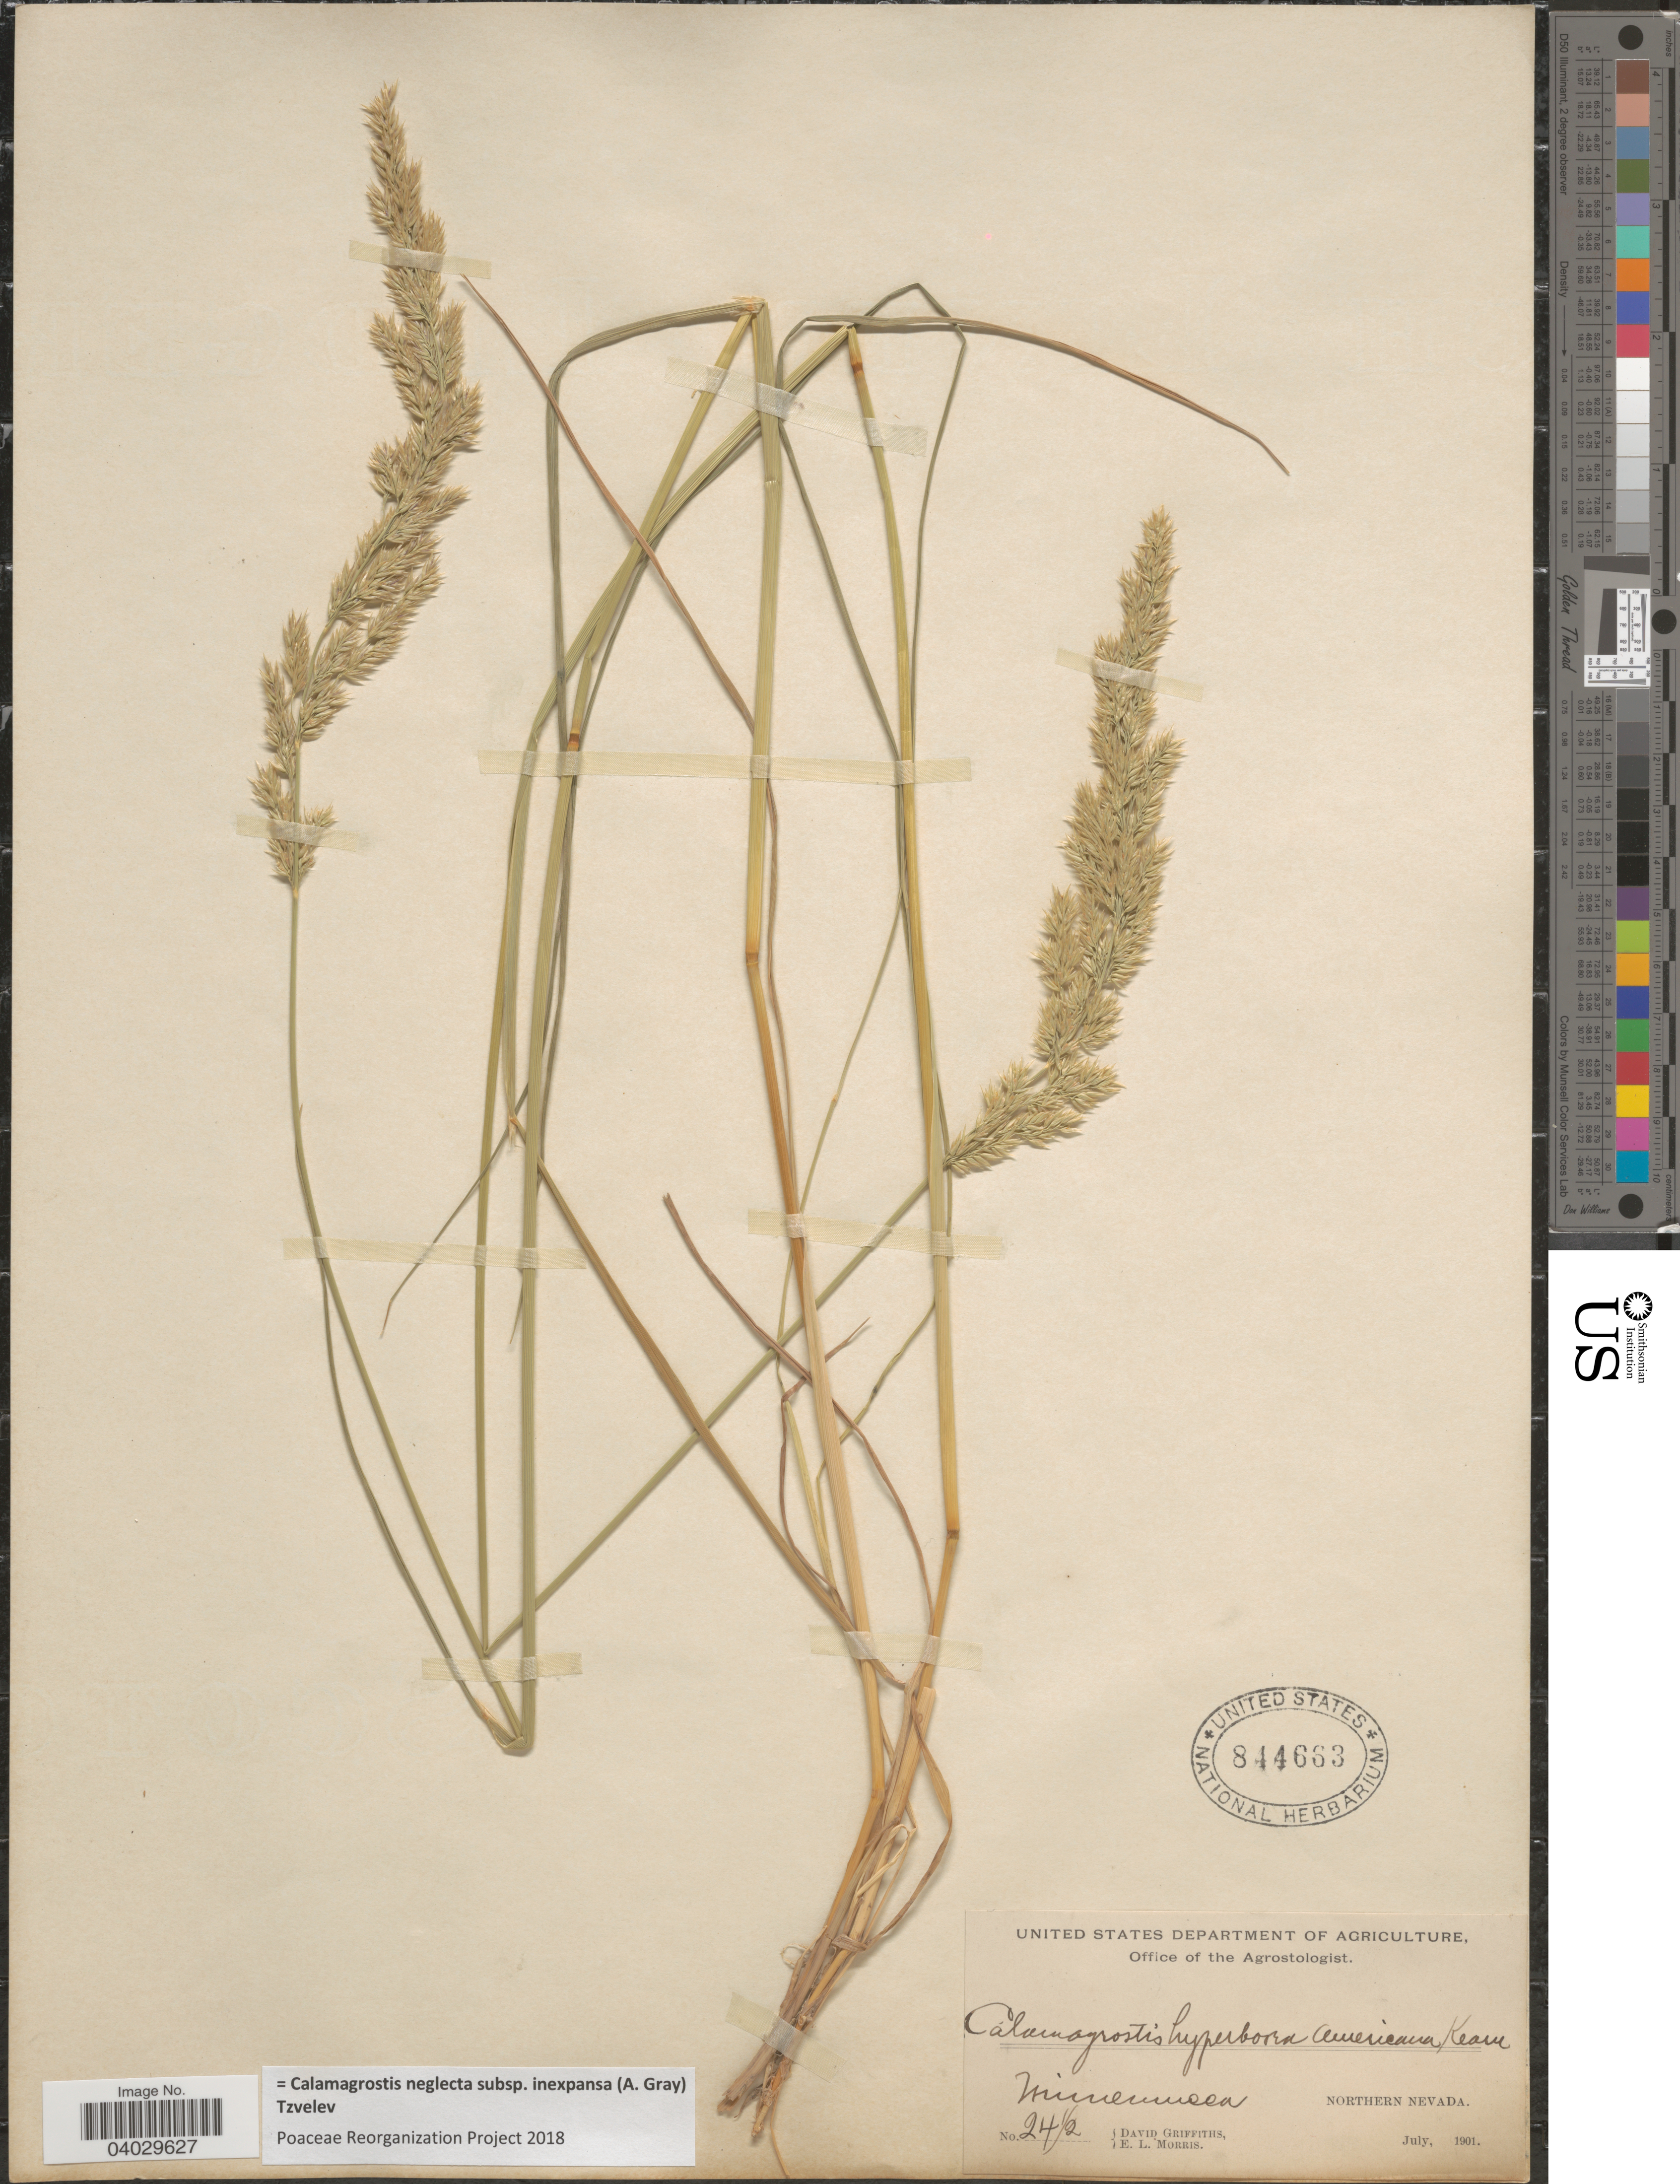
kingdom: Plantae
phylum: Tracheophyta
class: Liliopsida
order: Poales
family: Poaceae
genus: Calamagrostis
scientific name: Calamagrostis neglecta subsp. inexpansa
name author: (A. Gray) Tzvelev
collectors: D. Griffiths & E. Morris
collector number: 24½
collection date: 1901-07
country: United States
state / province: Nevada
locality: Winnemucca. Northern Nevada.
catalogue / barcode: US 844663